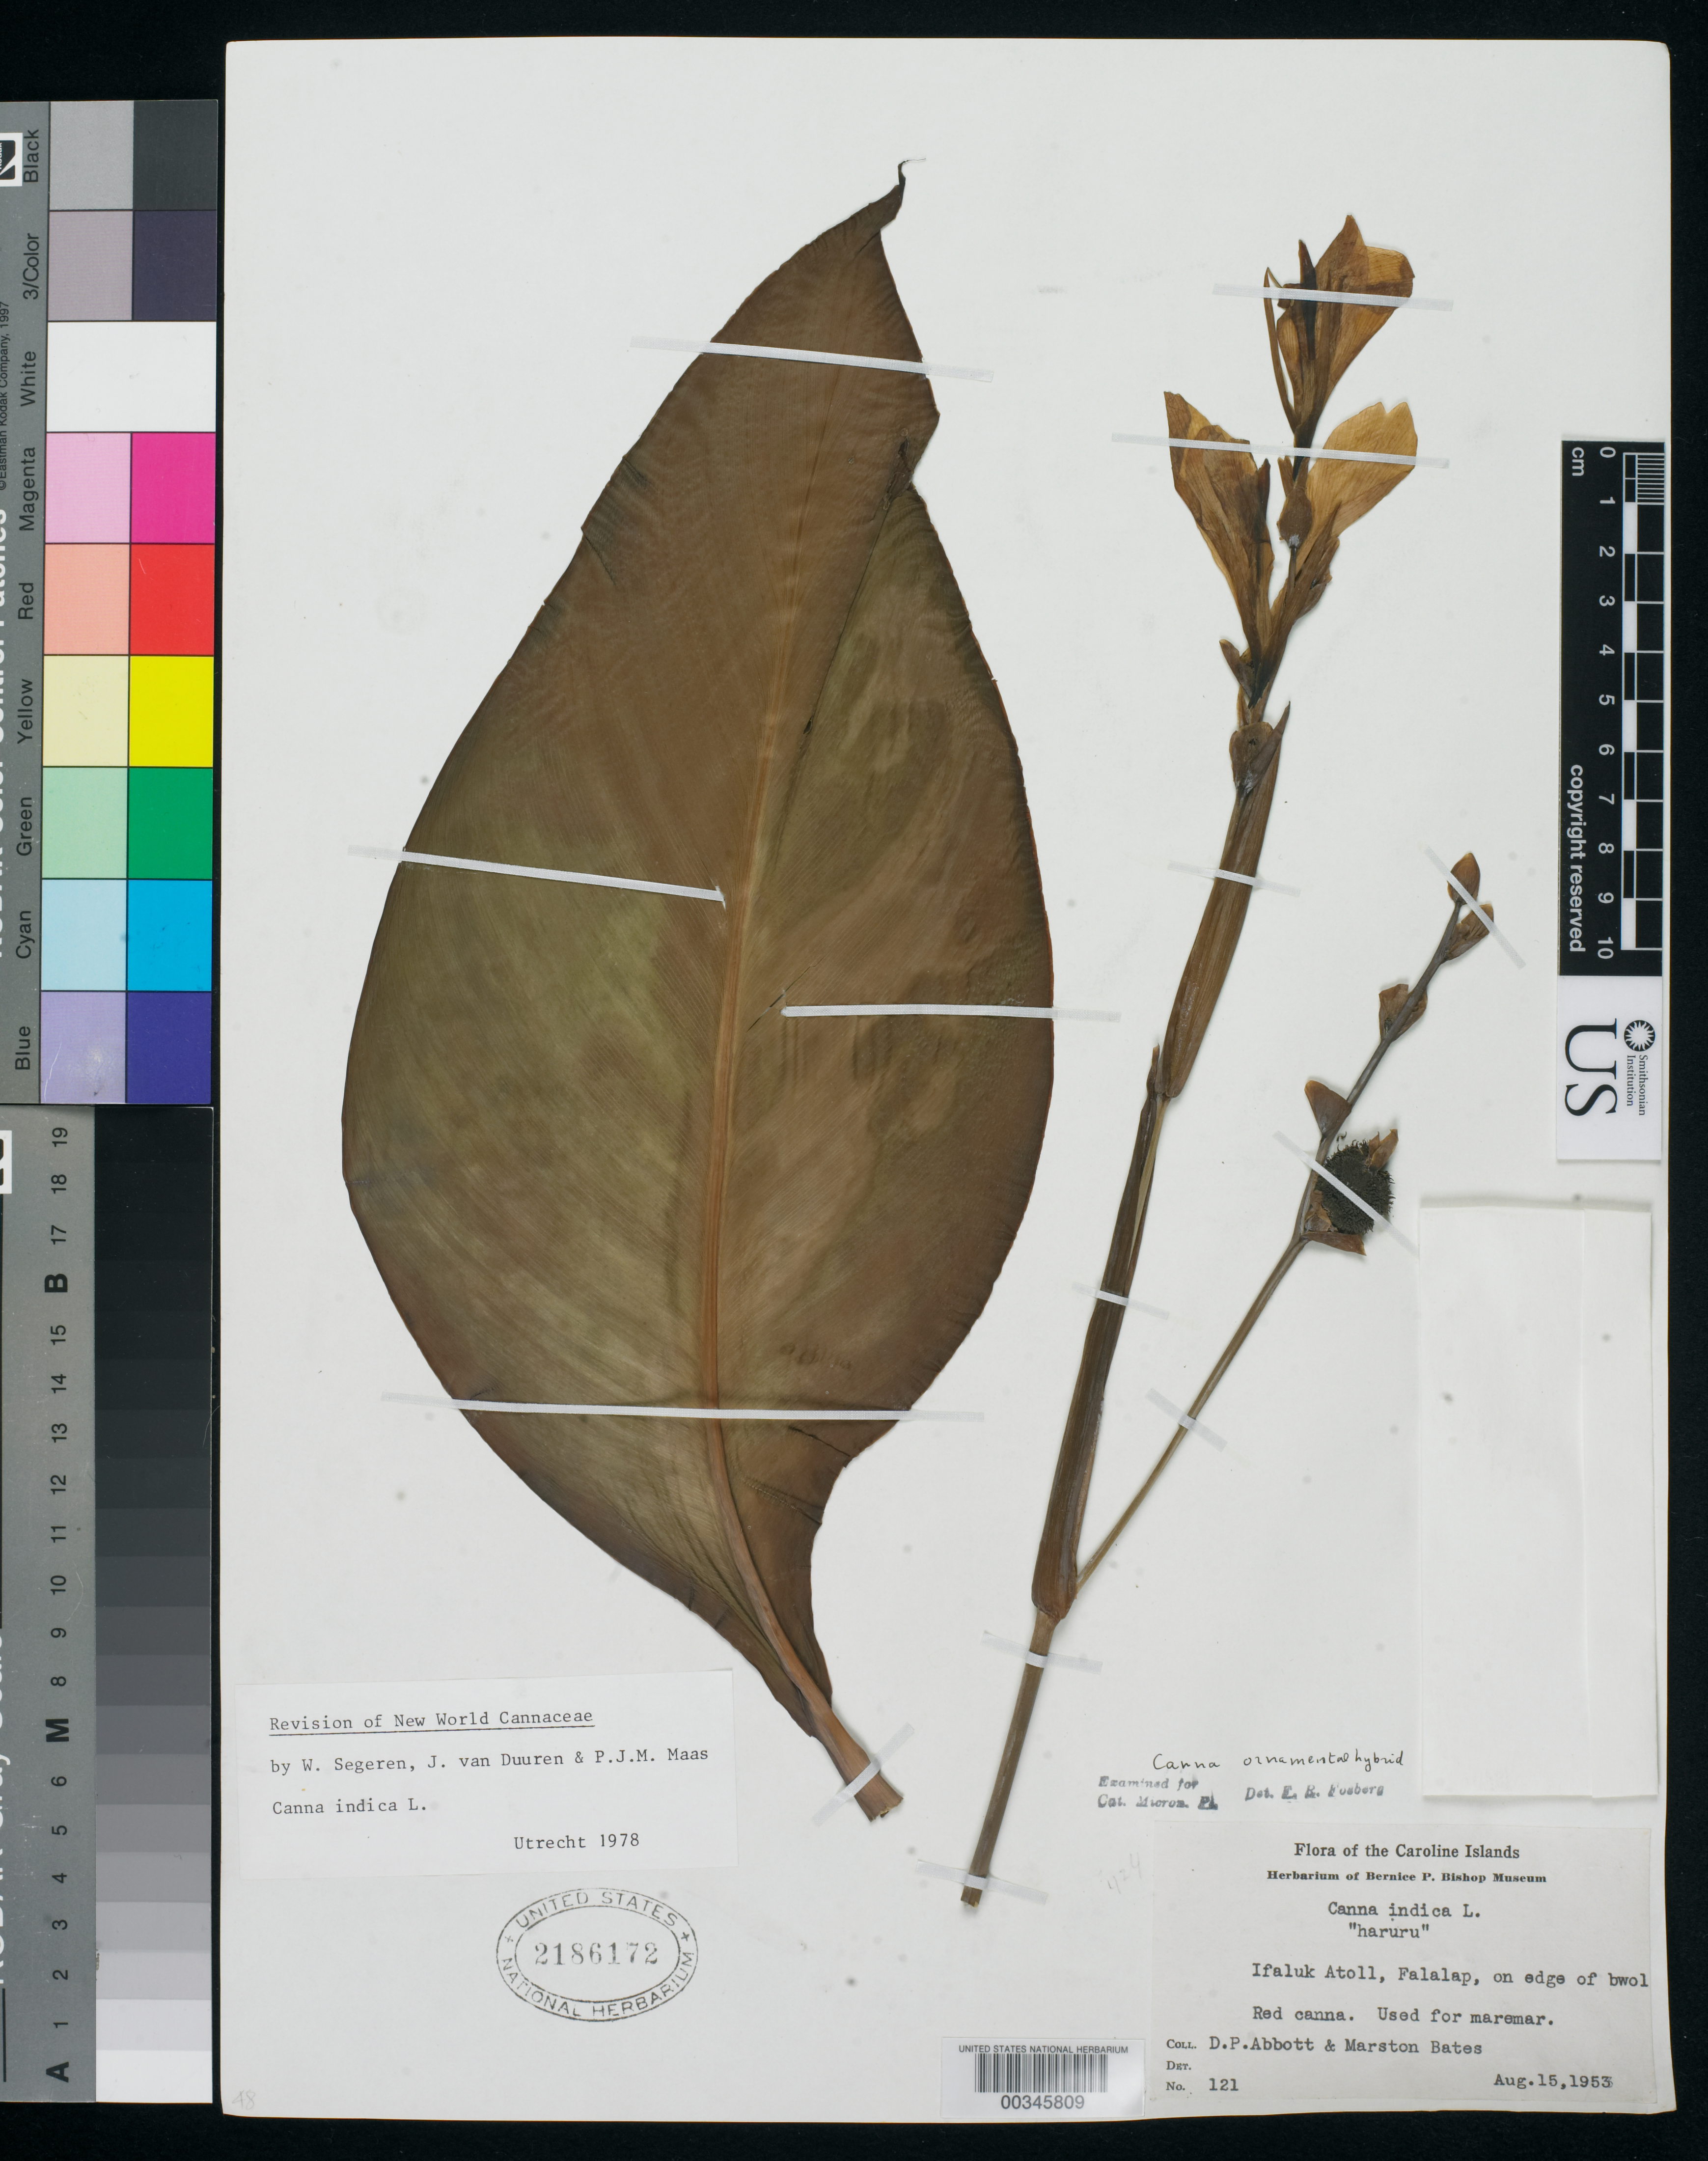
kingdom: Plantae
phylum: Tracheophyta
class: Liliopsida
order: Zingiberales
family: Cannaceae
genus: Canna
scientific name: Canna indica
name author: L.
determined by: Segeren, W.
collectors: D. P. Abbott & M. Bates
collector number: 121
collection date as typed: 15 Aug 1953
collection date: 1953-08-15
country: Micronesia, Federated States of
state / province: Yap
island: Ifalik (Ifaluk) Atoll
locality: Falalap Islet, on edge of Bwol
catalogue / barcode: US 2186172